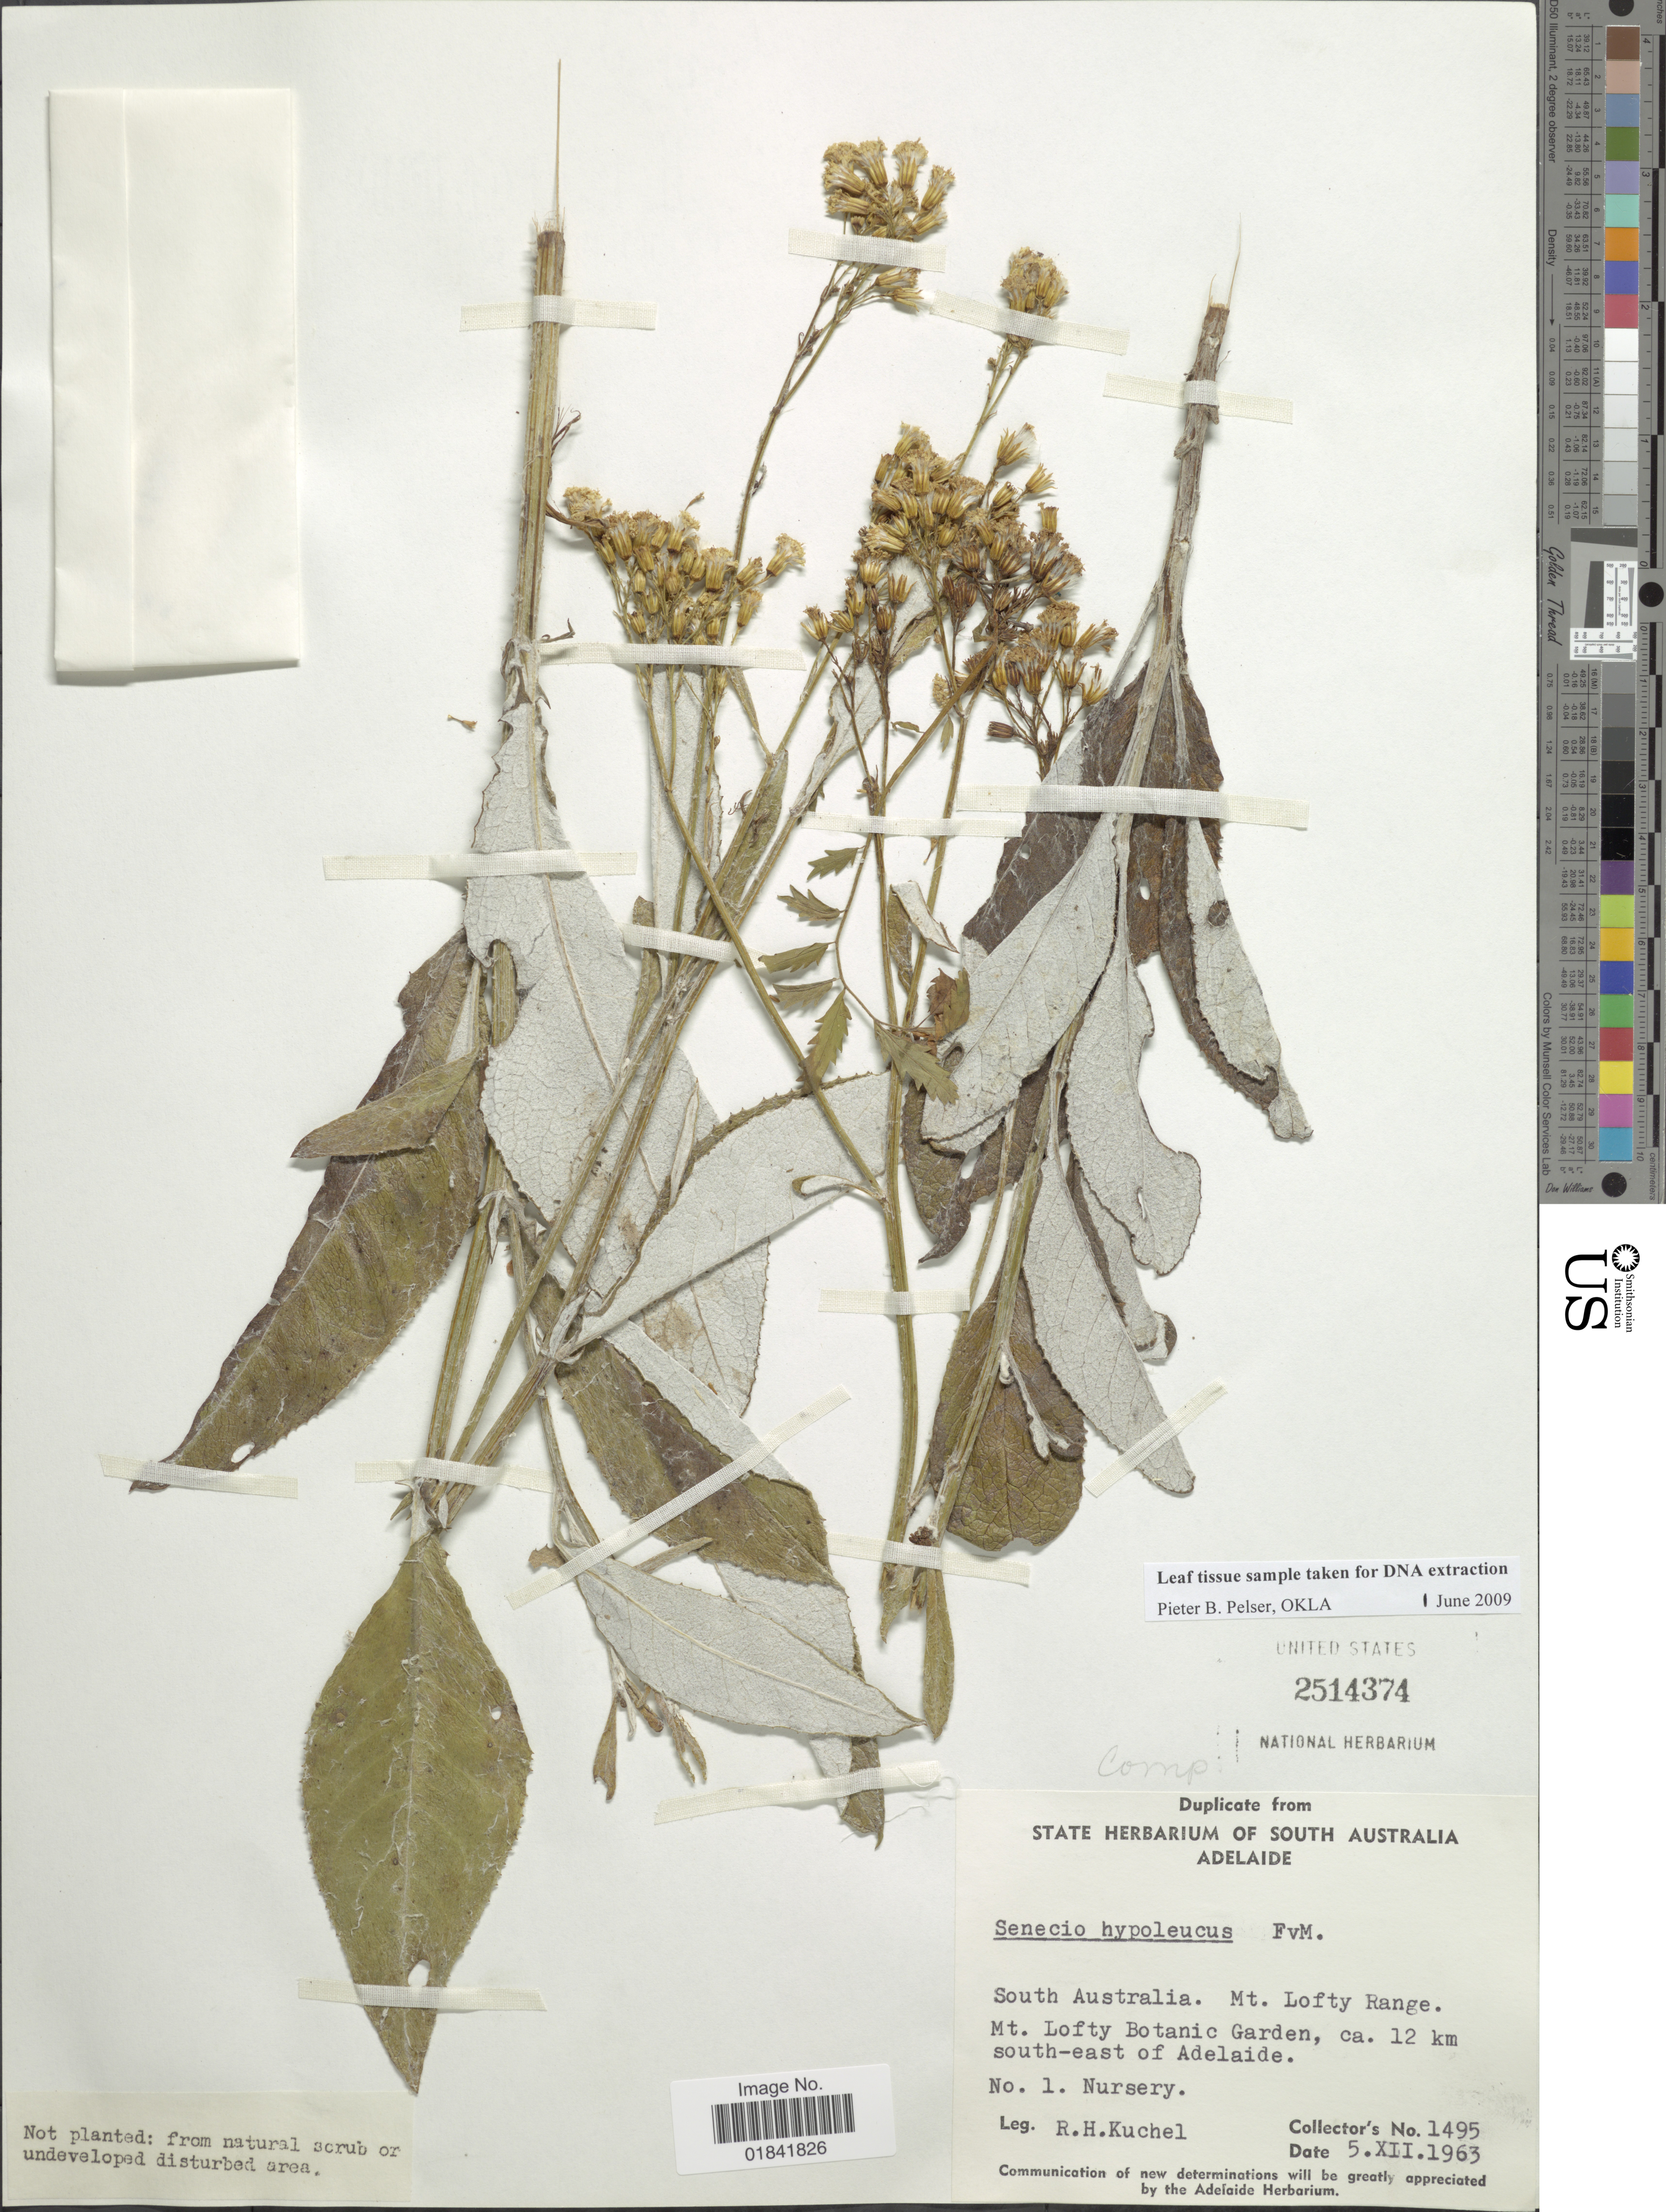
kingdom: Plantae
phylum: Tracheophyta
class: Magnoliopsida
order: Asterales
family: Asteraceae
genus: Senecio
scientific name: Senecio hypoleucus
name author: F. Muell. ex Benth.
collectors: R. Kuchel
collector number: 1495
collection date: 1963-12-05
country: Australia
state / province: South Australia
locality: Mt. Lofty Range, Mt. Lofty Botanic Garden, ca. 12 km south-east of Adelaide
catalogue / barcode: US 2514374